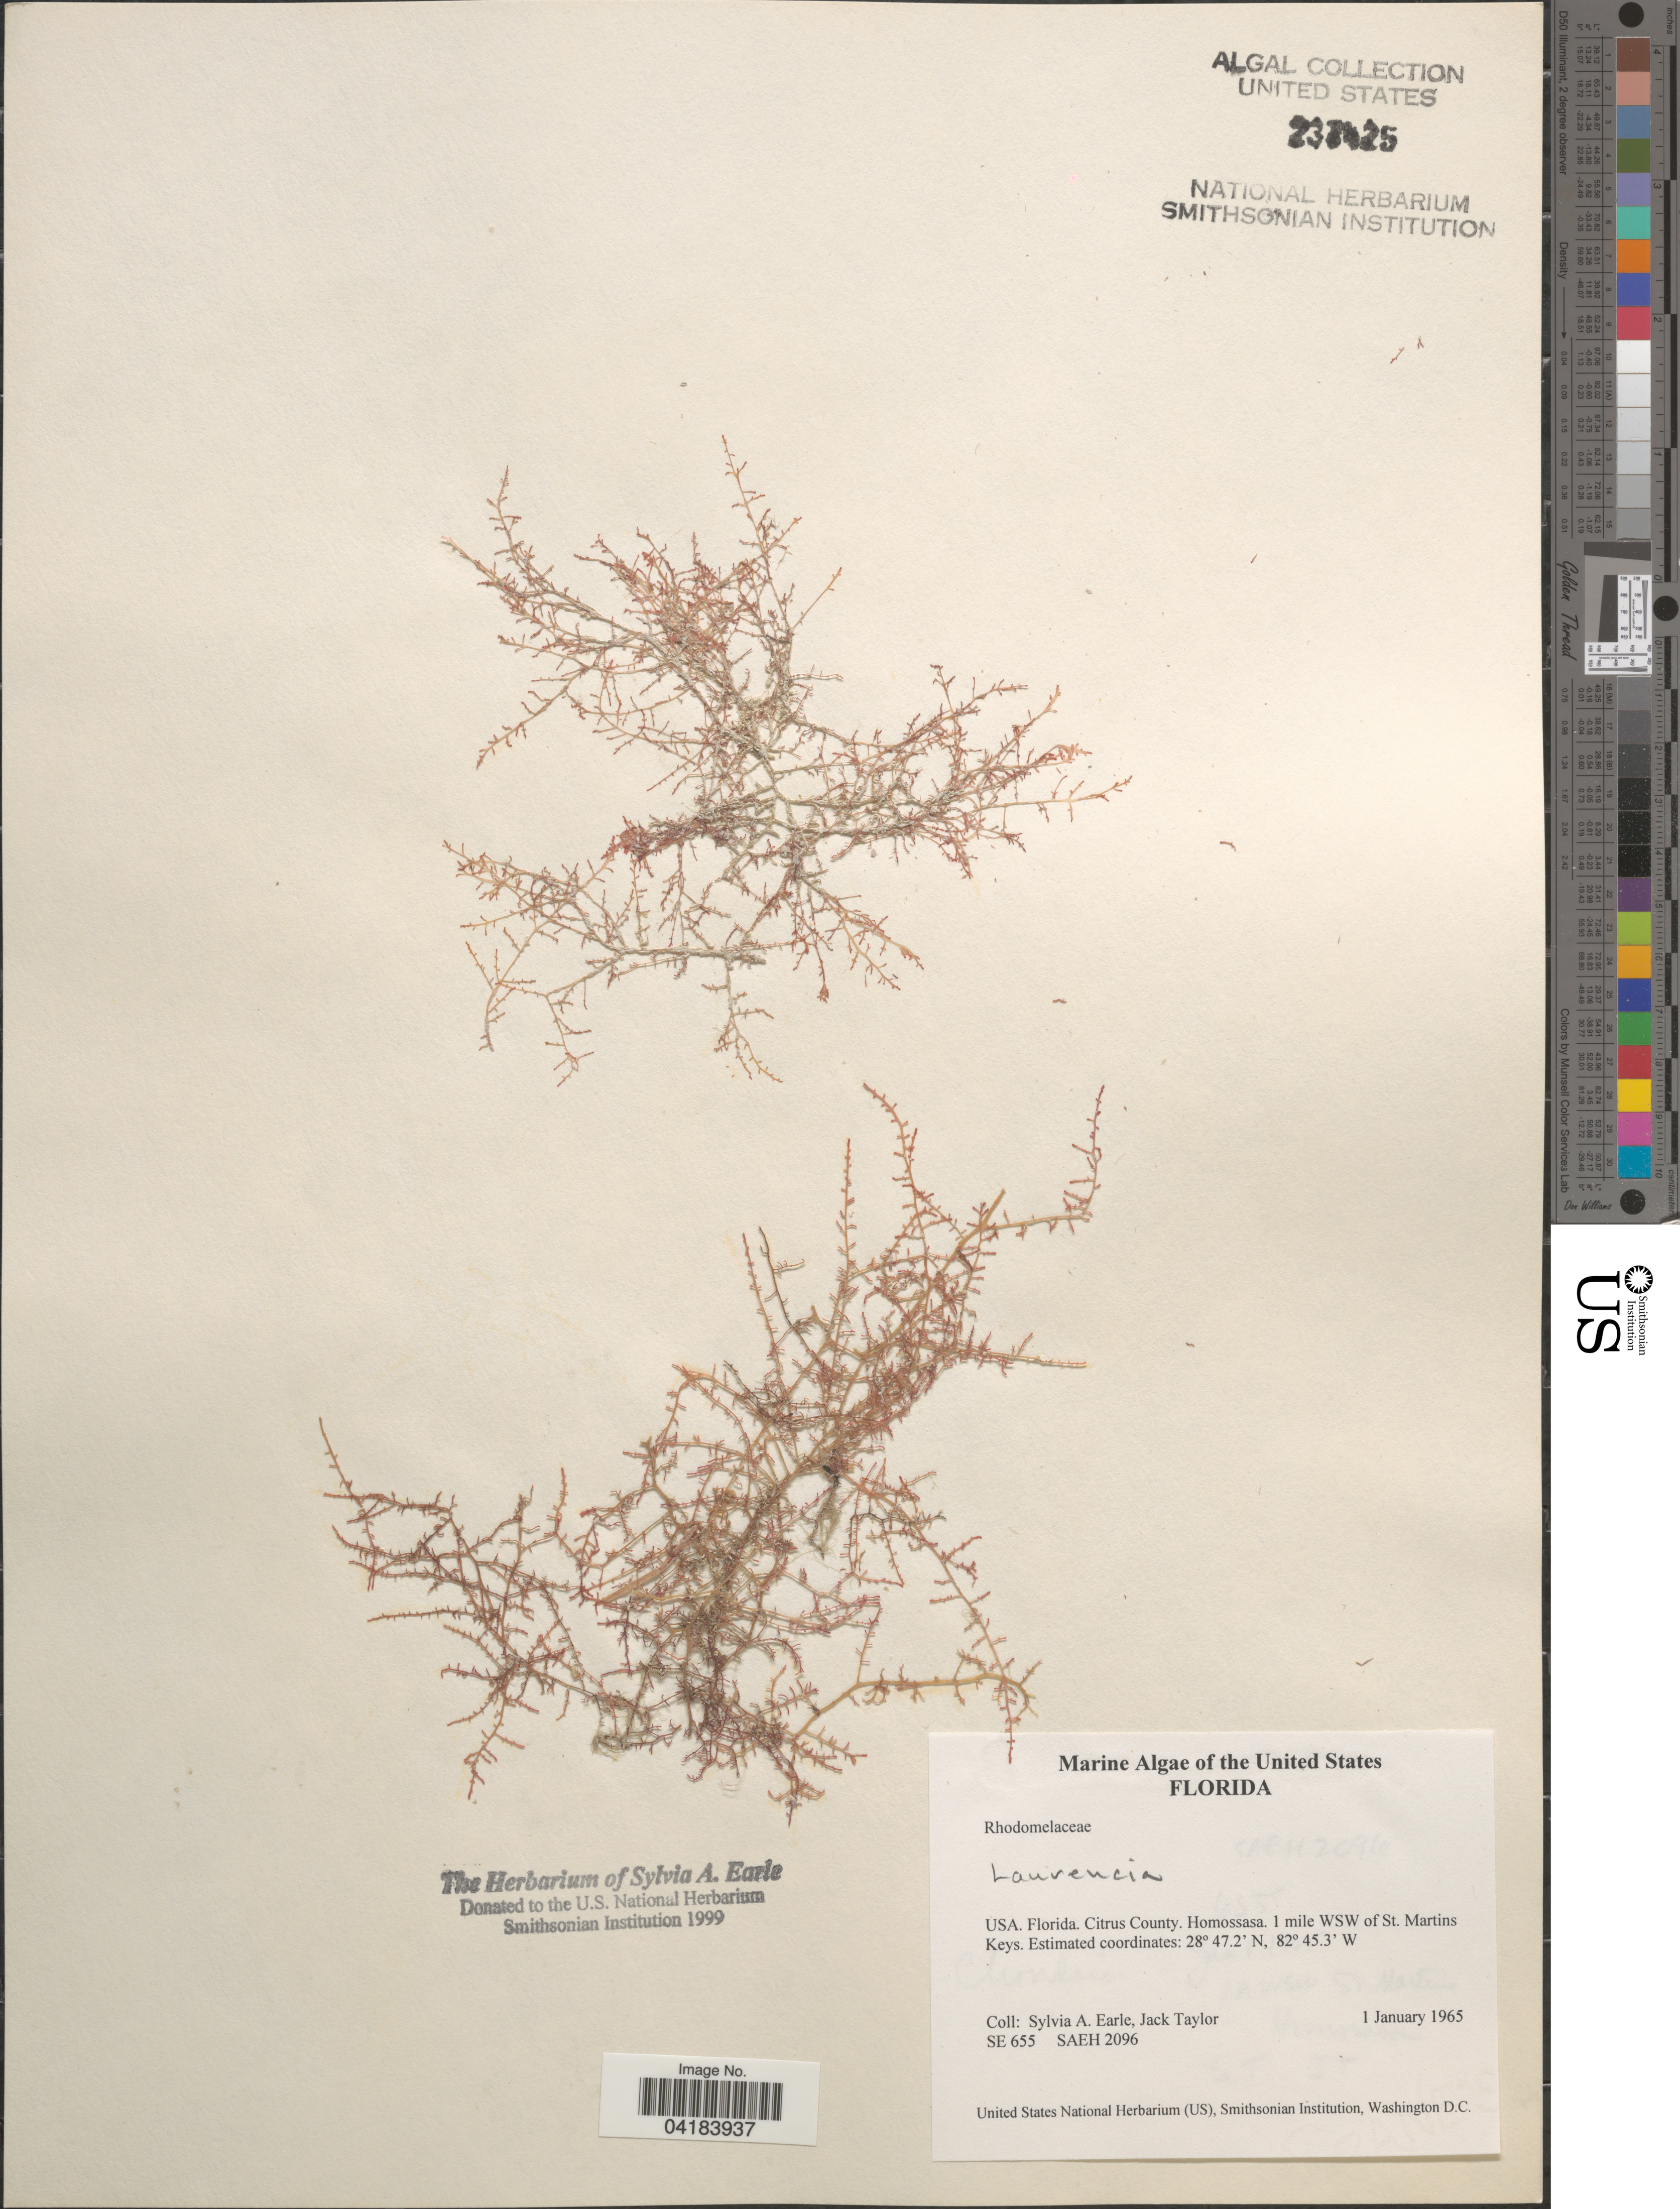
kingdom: Plantae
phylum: Rhodophyta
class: Florideophyceae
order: Ceramiales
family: Rhodomelaceae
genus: Laurencia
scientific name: Laurencia sp.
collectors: S. A. Earle, J. Taylor & T. Borz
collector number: SE655/SAEH2096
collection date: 1965-01-01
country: United States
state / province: Florida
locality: Citrus County. Homossasa. 1 mile WSW of St. Martins Keys.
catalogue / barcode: US 237425